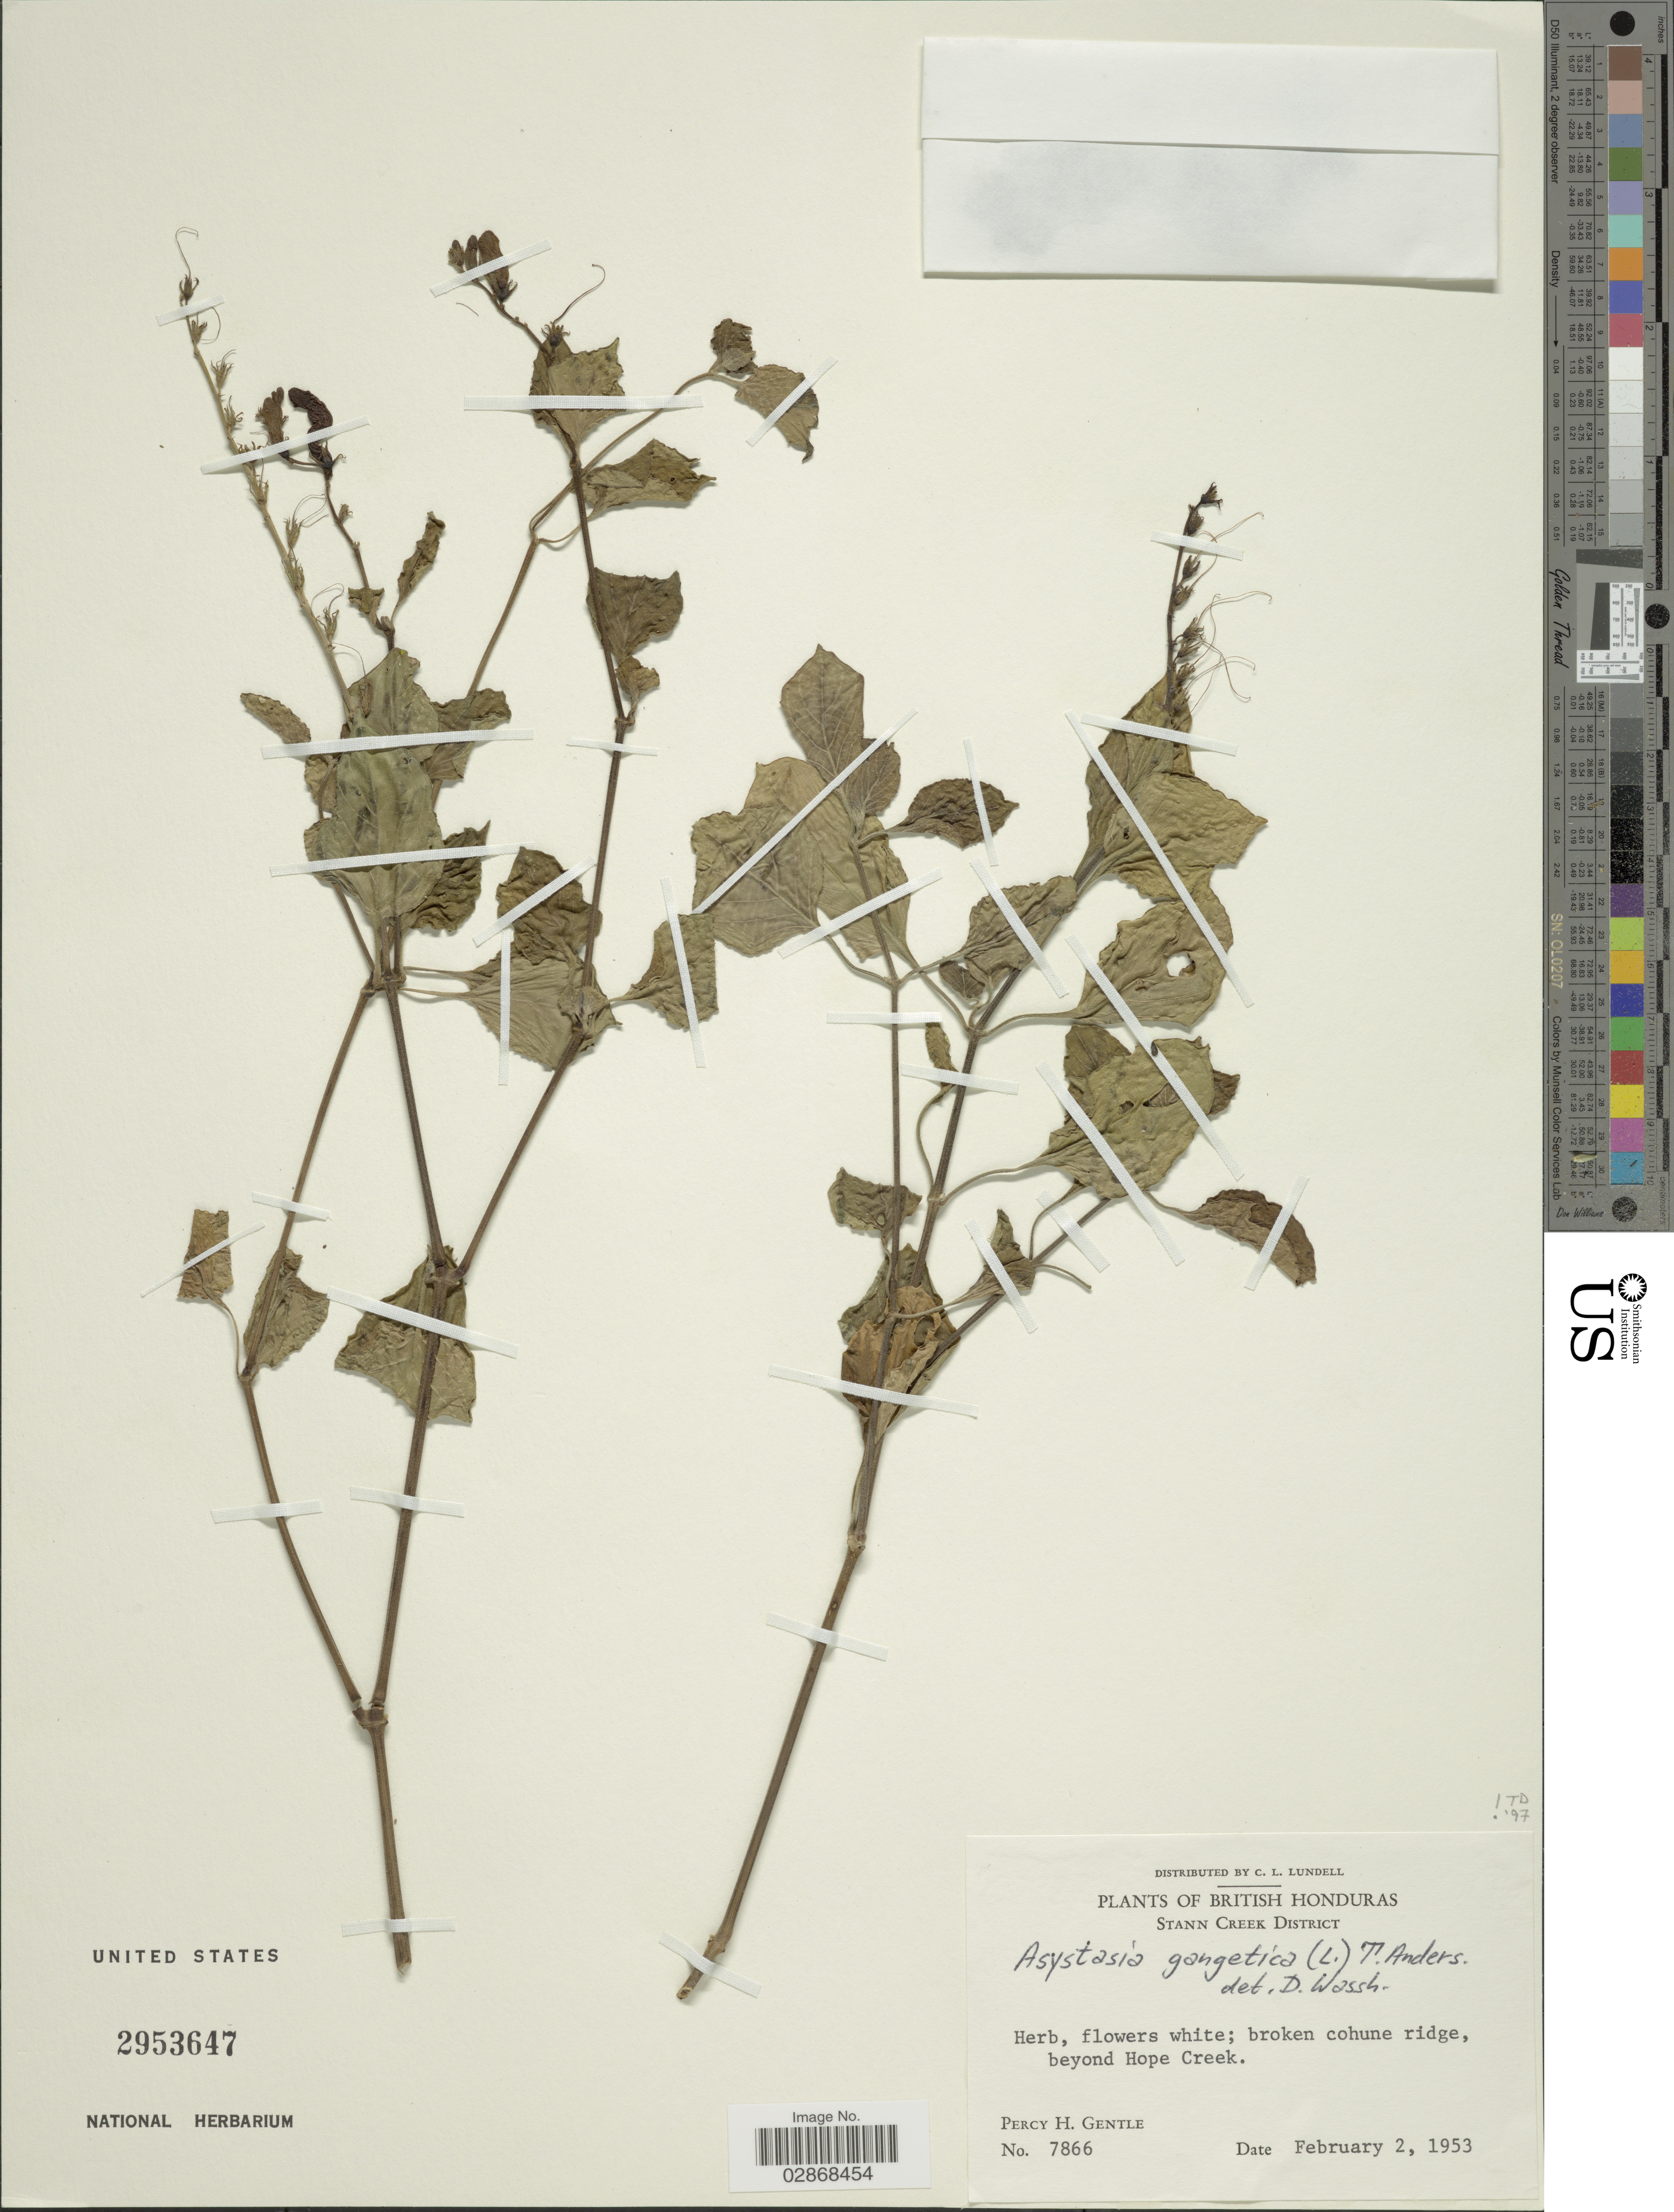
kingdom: Plantae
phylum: Tracheophyta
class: Magnoliopsida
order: Lamiales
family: Acanthaceae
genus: Asystasia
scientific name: Asystasia gangetica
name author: (L.) T. Anderson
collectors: P. H. Gentle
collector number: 7866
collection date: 1953-02-02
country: Belize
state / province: Stann Creek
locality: British Honduras. Stann Creek District. Beyond Hope Creek.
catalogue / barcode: US 2953647